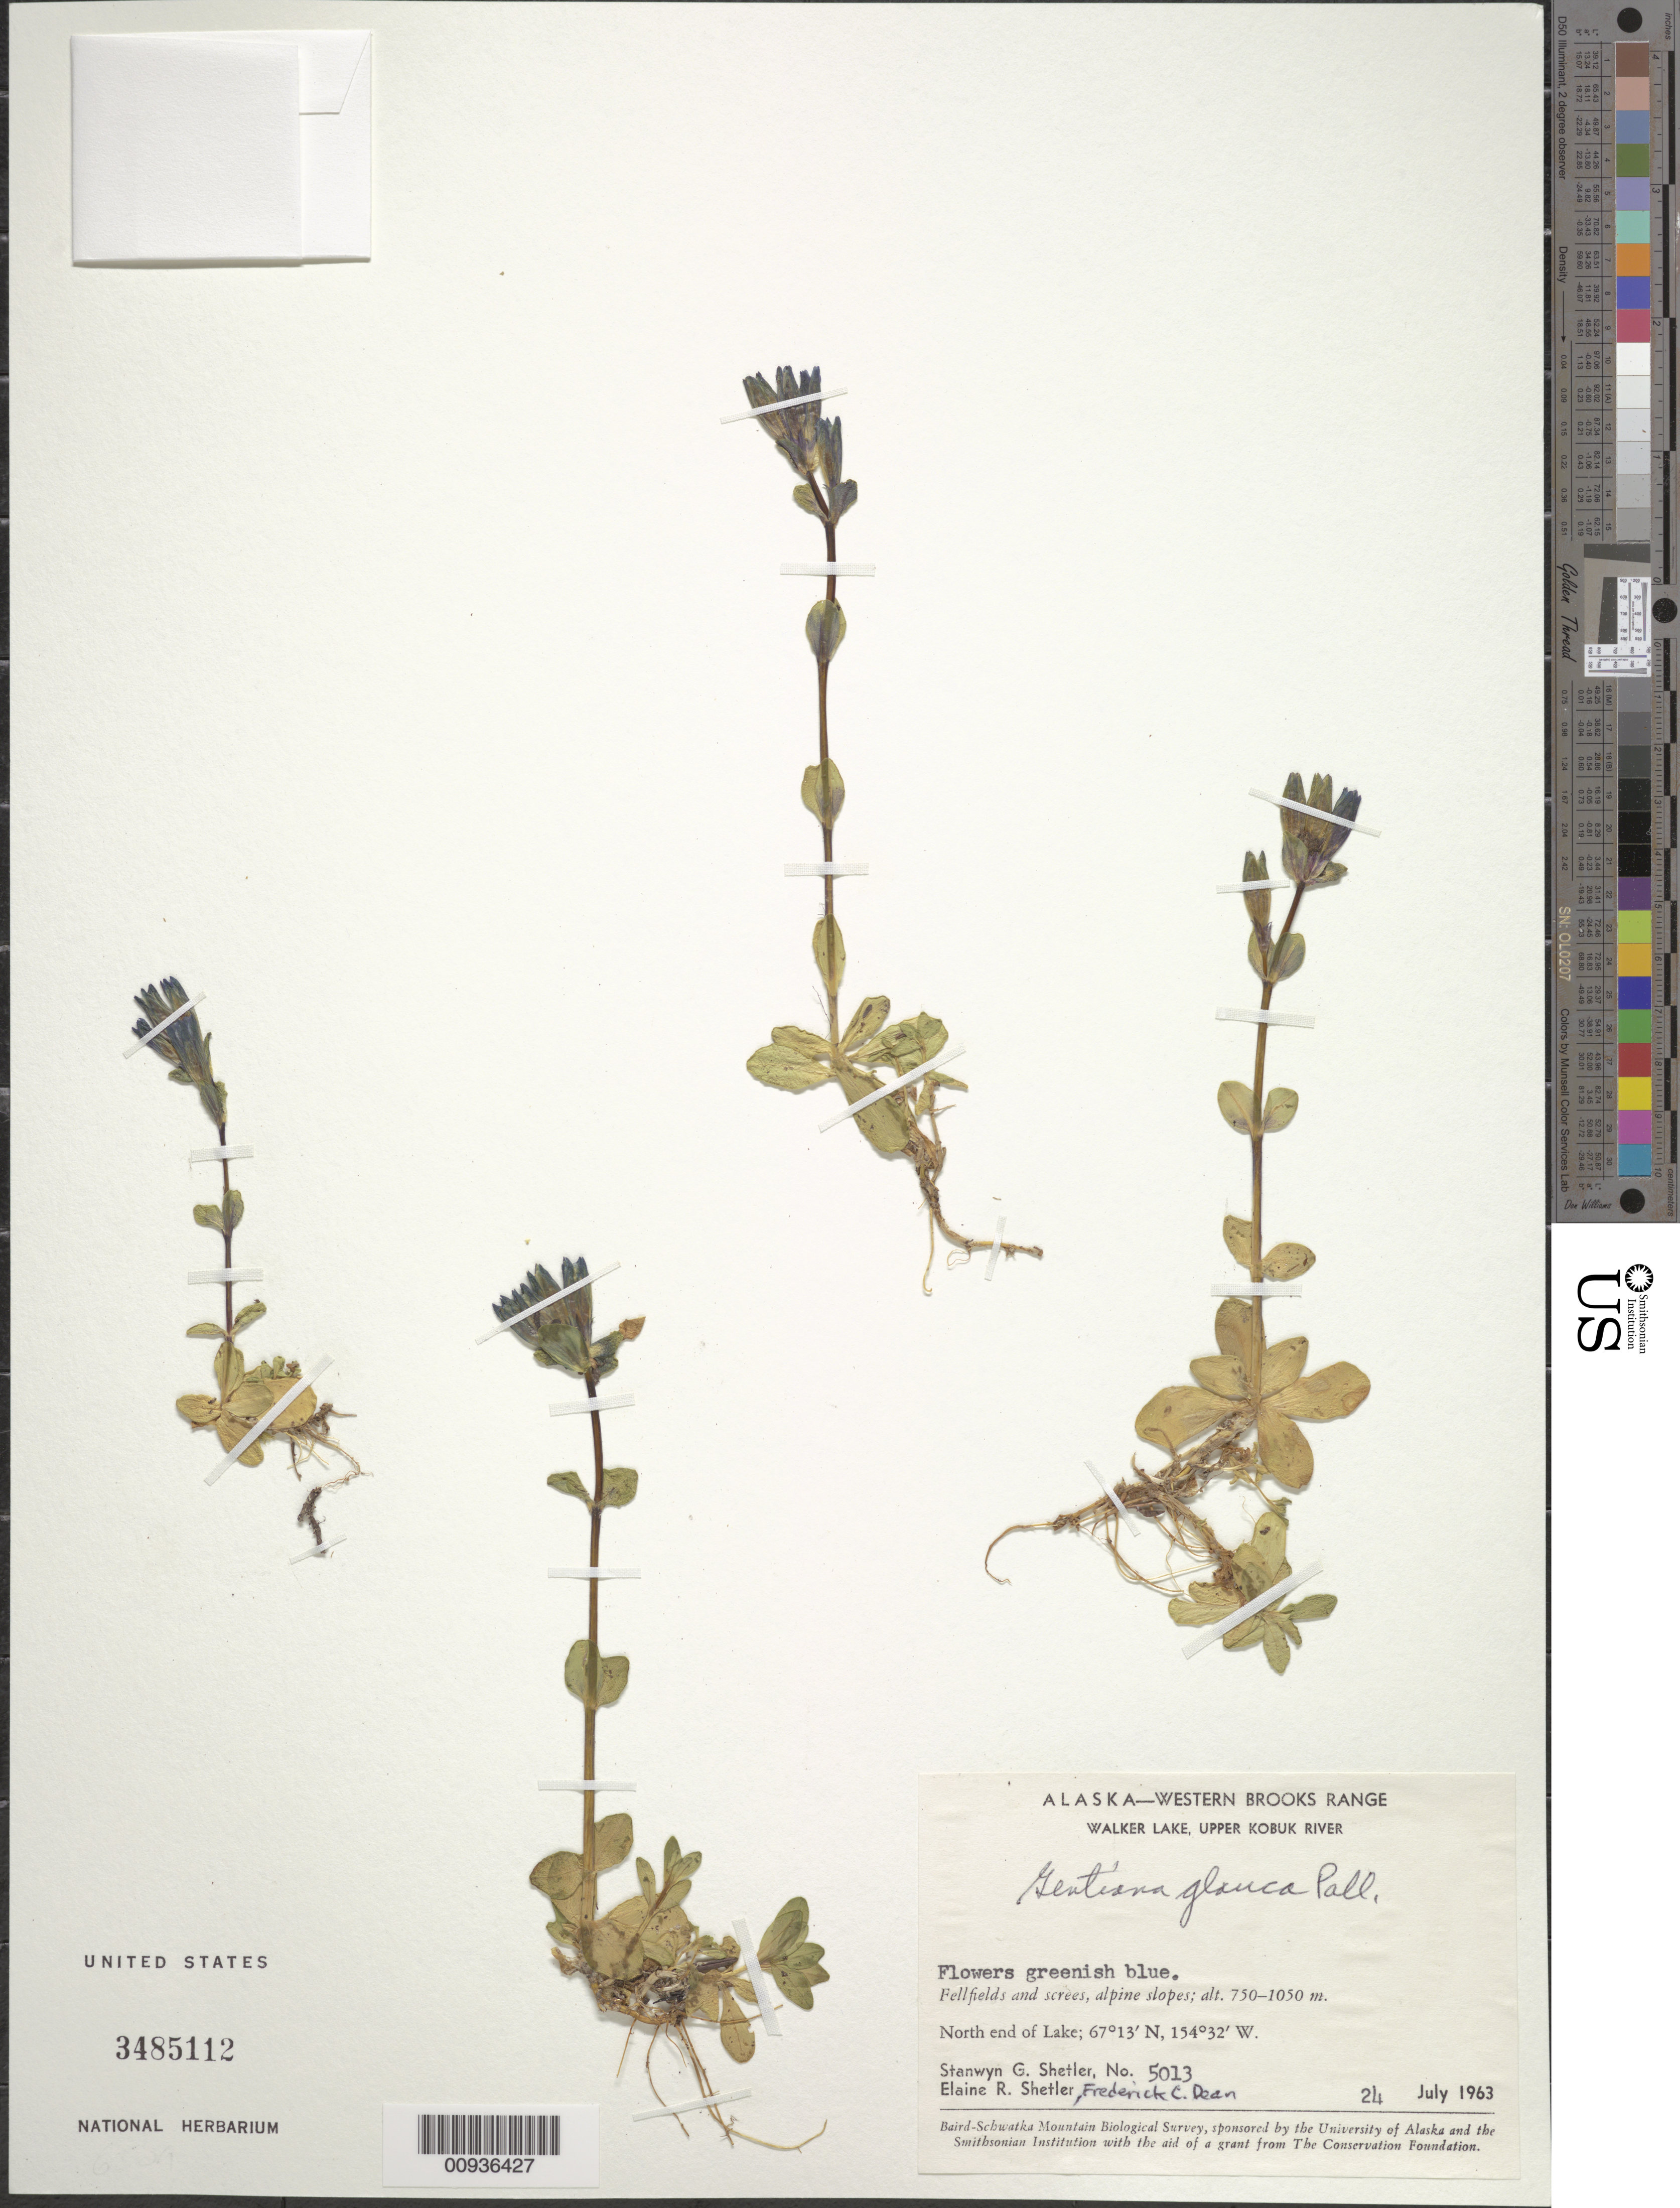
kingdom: Plantae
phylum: Tracheophyta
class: Magnoliopsida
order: Gentianales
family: Gentianaceae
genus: Gentiana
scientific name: Gentiana glauca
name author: Pall.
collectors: S. Shetler, E. R. Shetler & F. C. Dean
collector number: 5013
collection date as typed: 24 Jul 1963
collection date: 1963-07-24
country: United States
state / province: Alaska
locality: North end of Walker Lake. Western Brooks Range, Upper Kobuk River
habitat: Fellfields and screes, alpine slopes.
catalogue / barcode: US 3485112